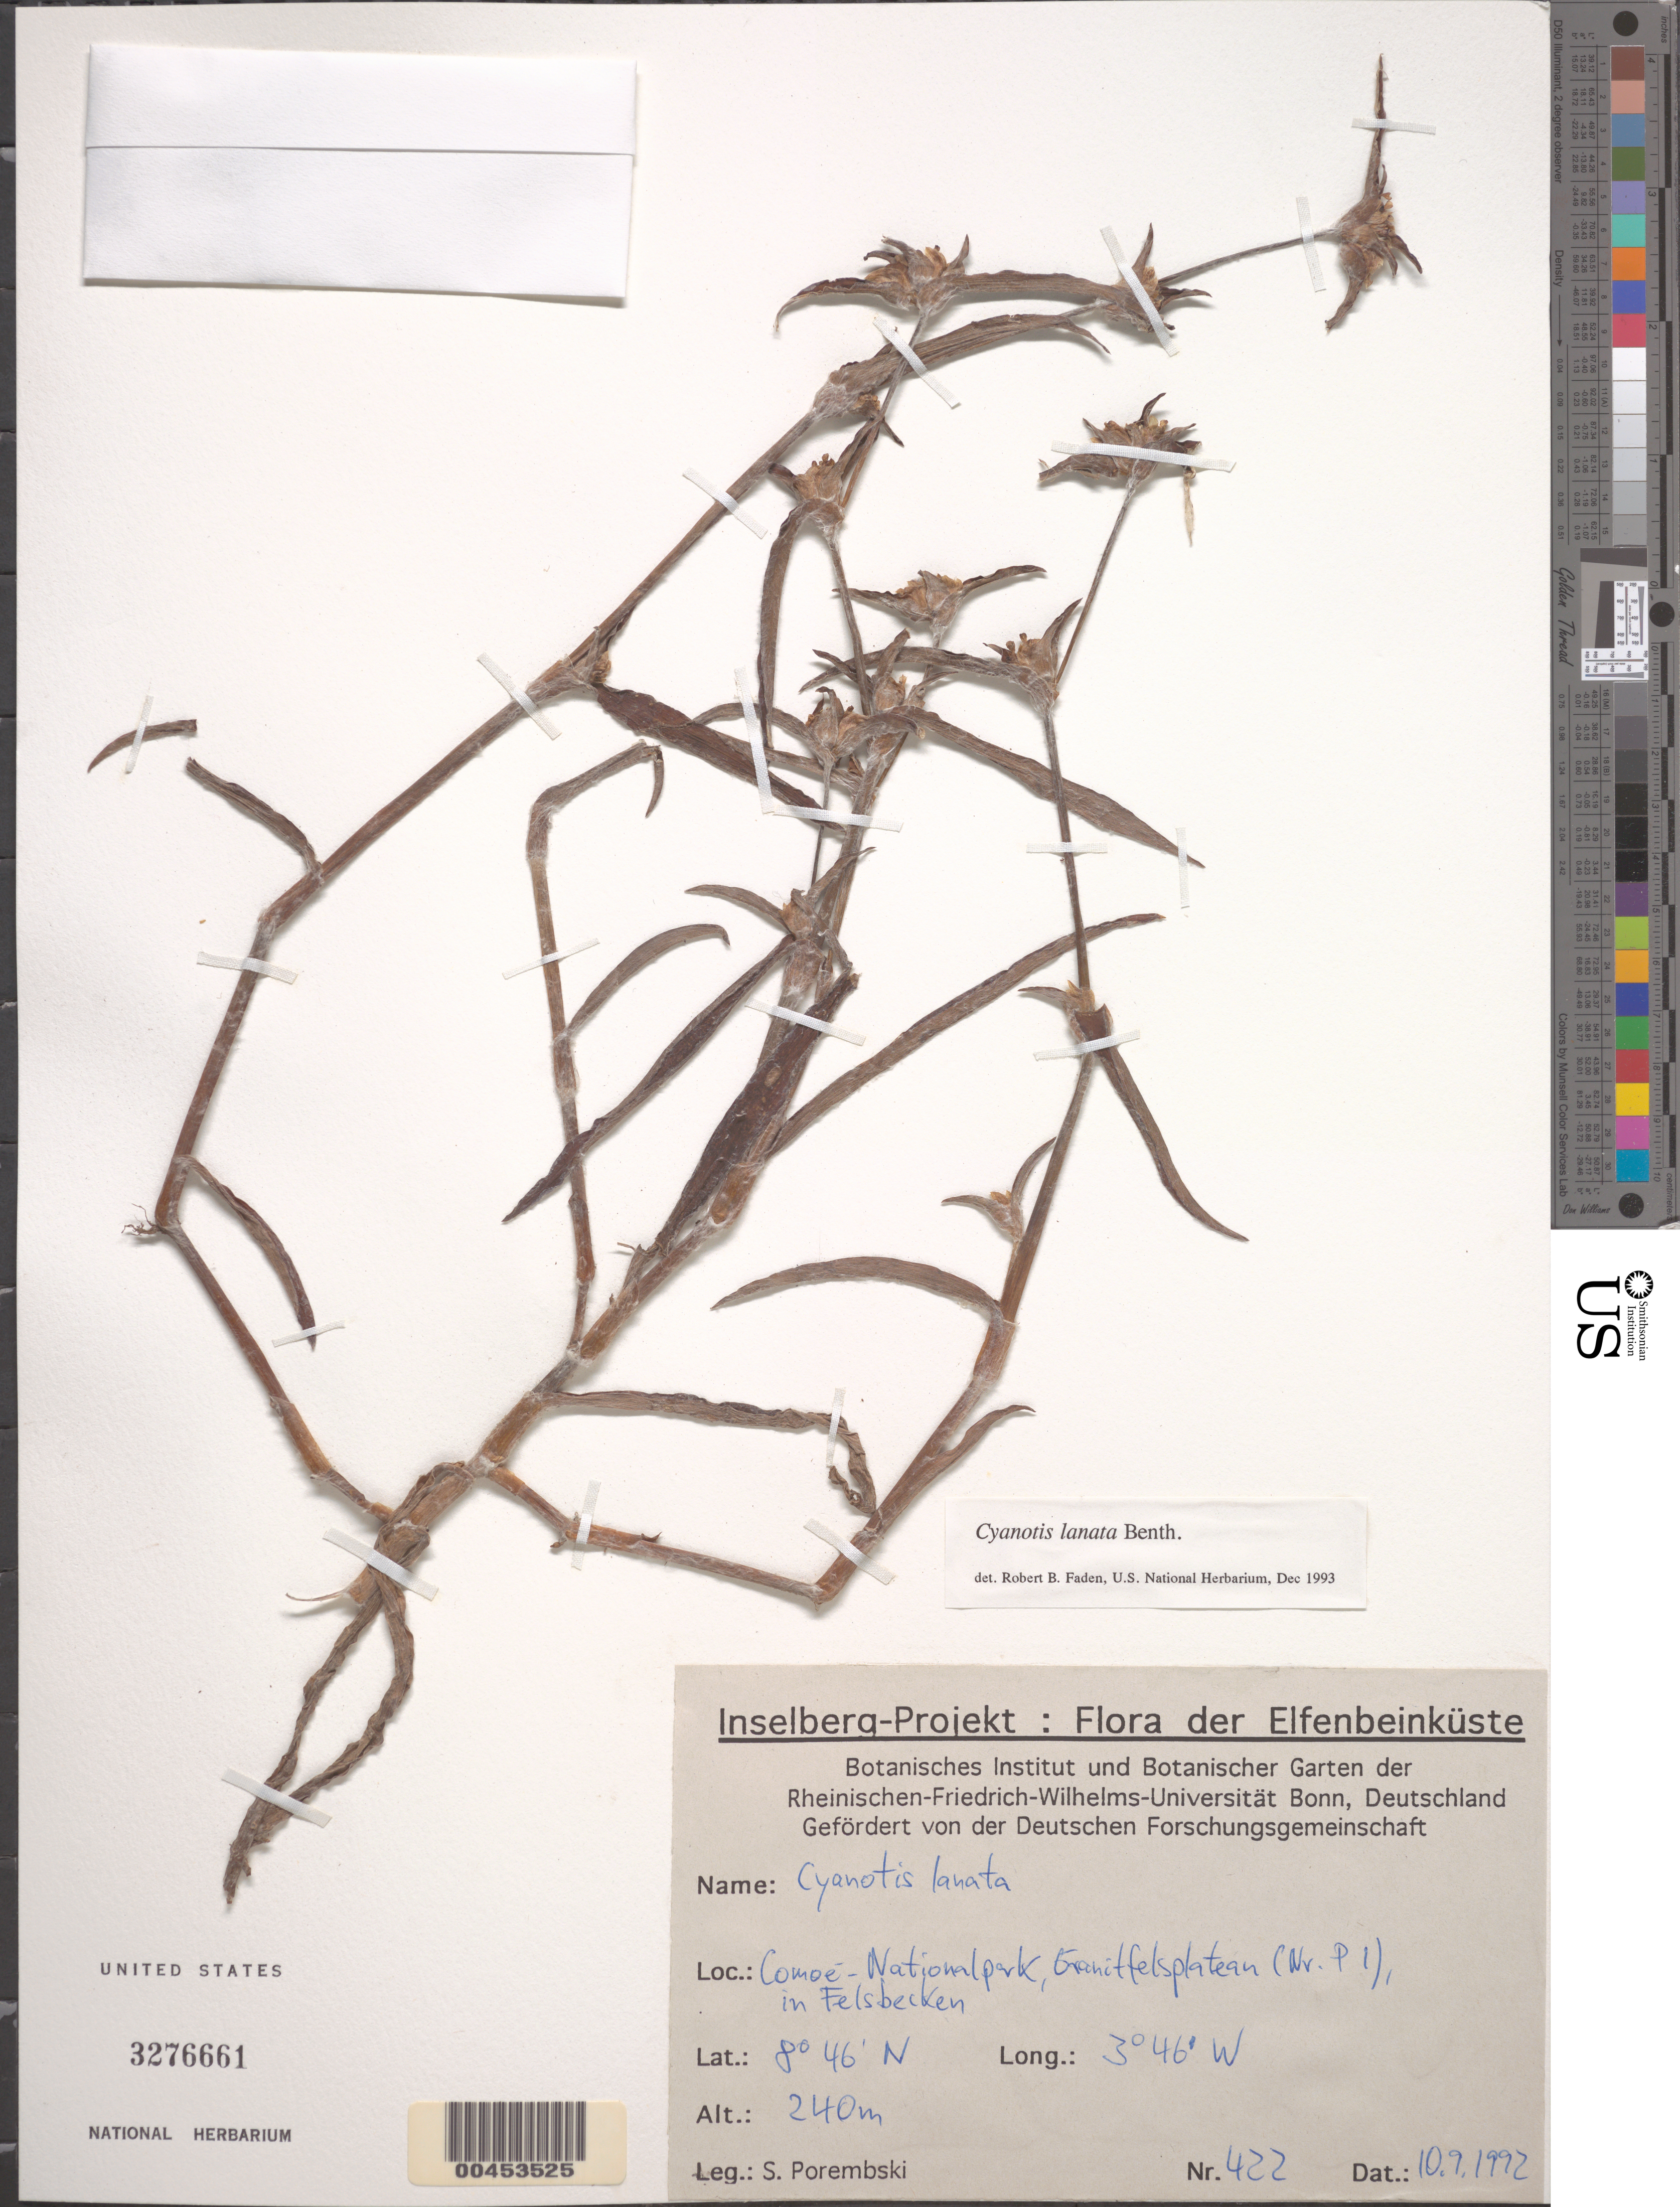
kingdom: Plantae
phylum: Tracheophyta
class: Liliopsida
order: Commelinales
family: Commelinaceae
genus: Cyanotis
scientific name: Cyanotis lanata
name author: Benth.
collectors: S. Porembski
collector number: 422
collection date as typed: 10 Sep 1992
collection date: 1992-09-10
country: Ivory Coast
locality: Comoe National Park, (nr. p1)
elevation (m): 240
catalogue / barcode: US 3276661